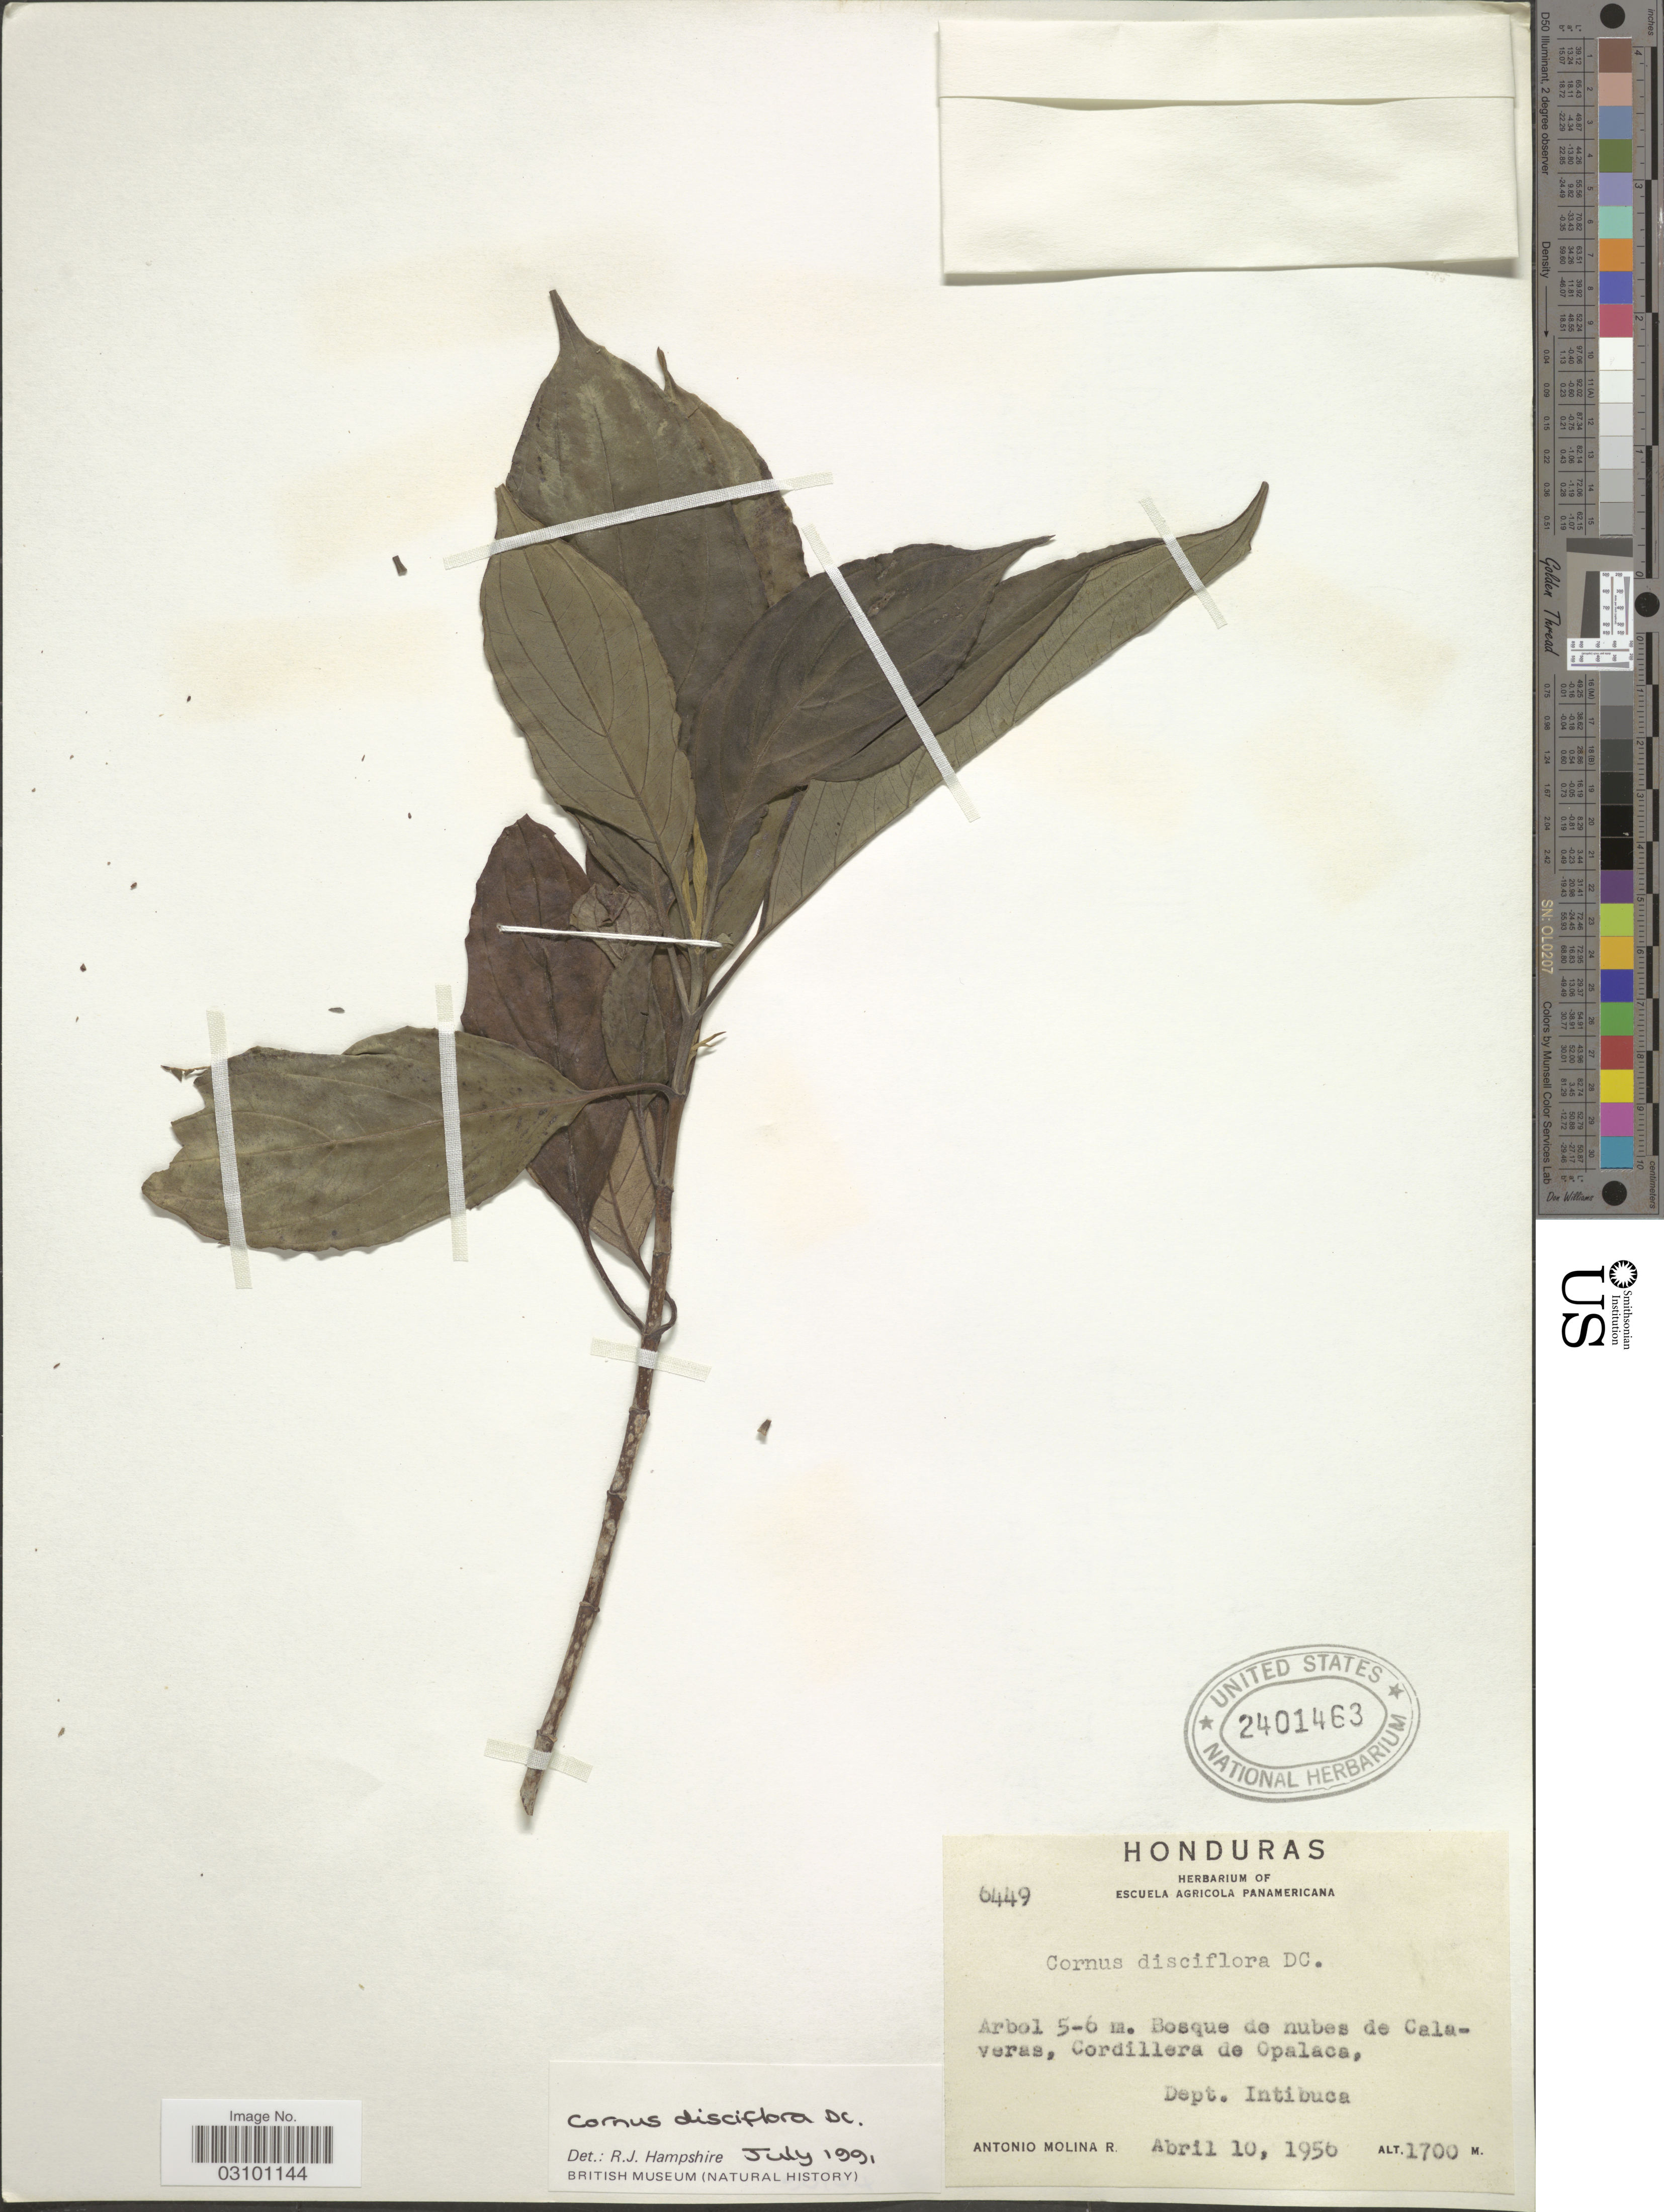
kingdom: Plantae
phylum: Tracheophyta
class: Magnoliopsida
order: Cornales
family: Cornaceae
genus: Cornus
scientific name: Cornus disciflora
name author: Moc. & Sessé ex DC.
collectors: A. Molina R.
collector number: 6449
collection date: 1956-04-10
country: Honduras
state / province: Intibuca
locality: Bosque de nubes de Calaveras, Cordillera de Opalaca, Dept. Intibuca.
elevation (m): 1700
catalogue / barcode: US 2401463